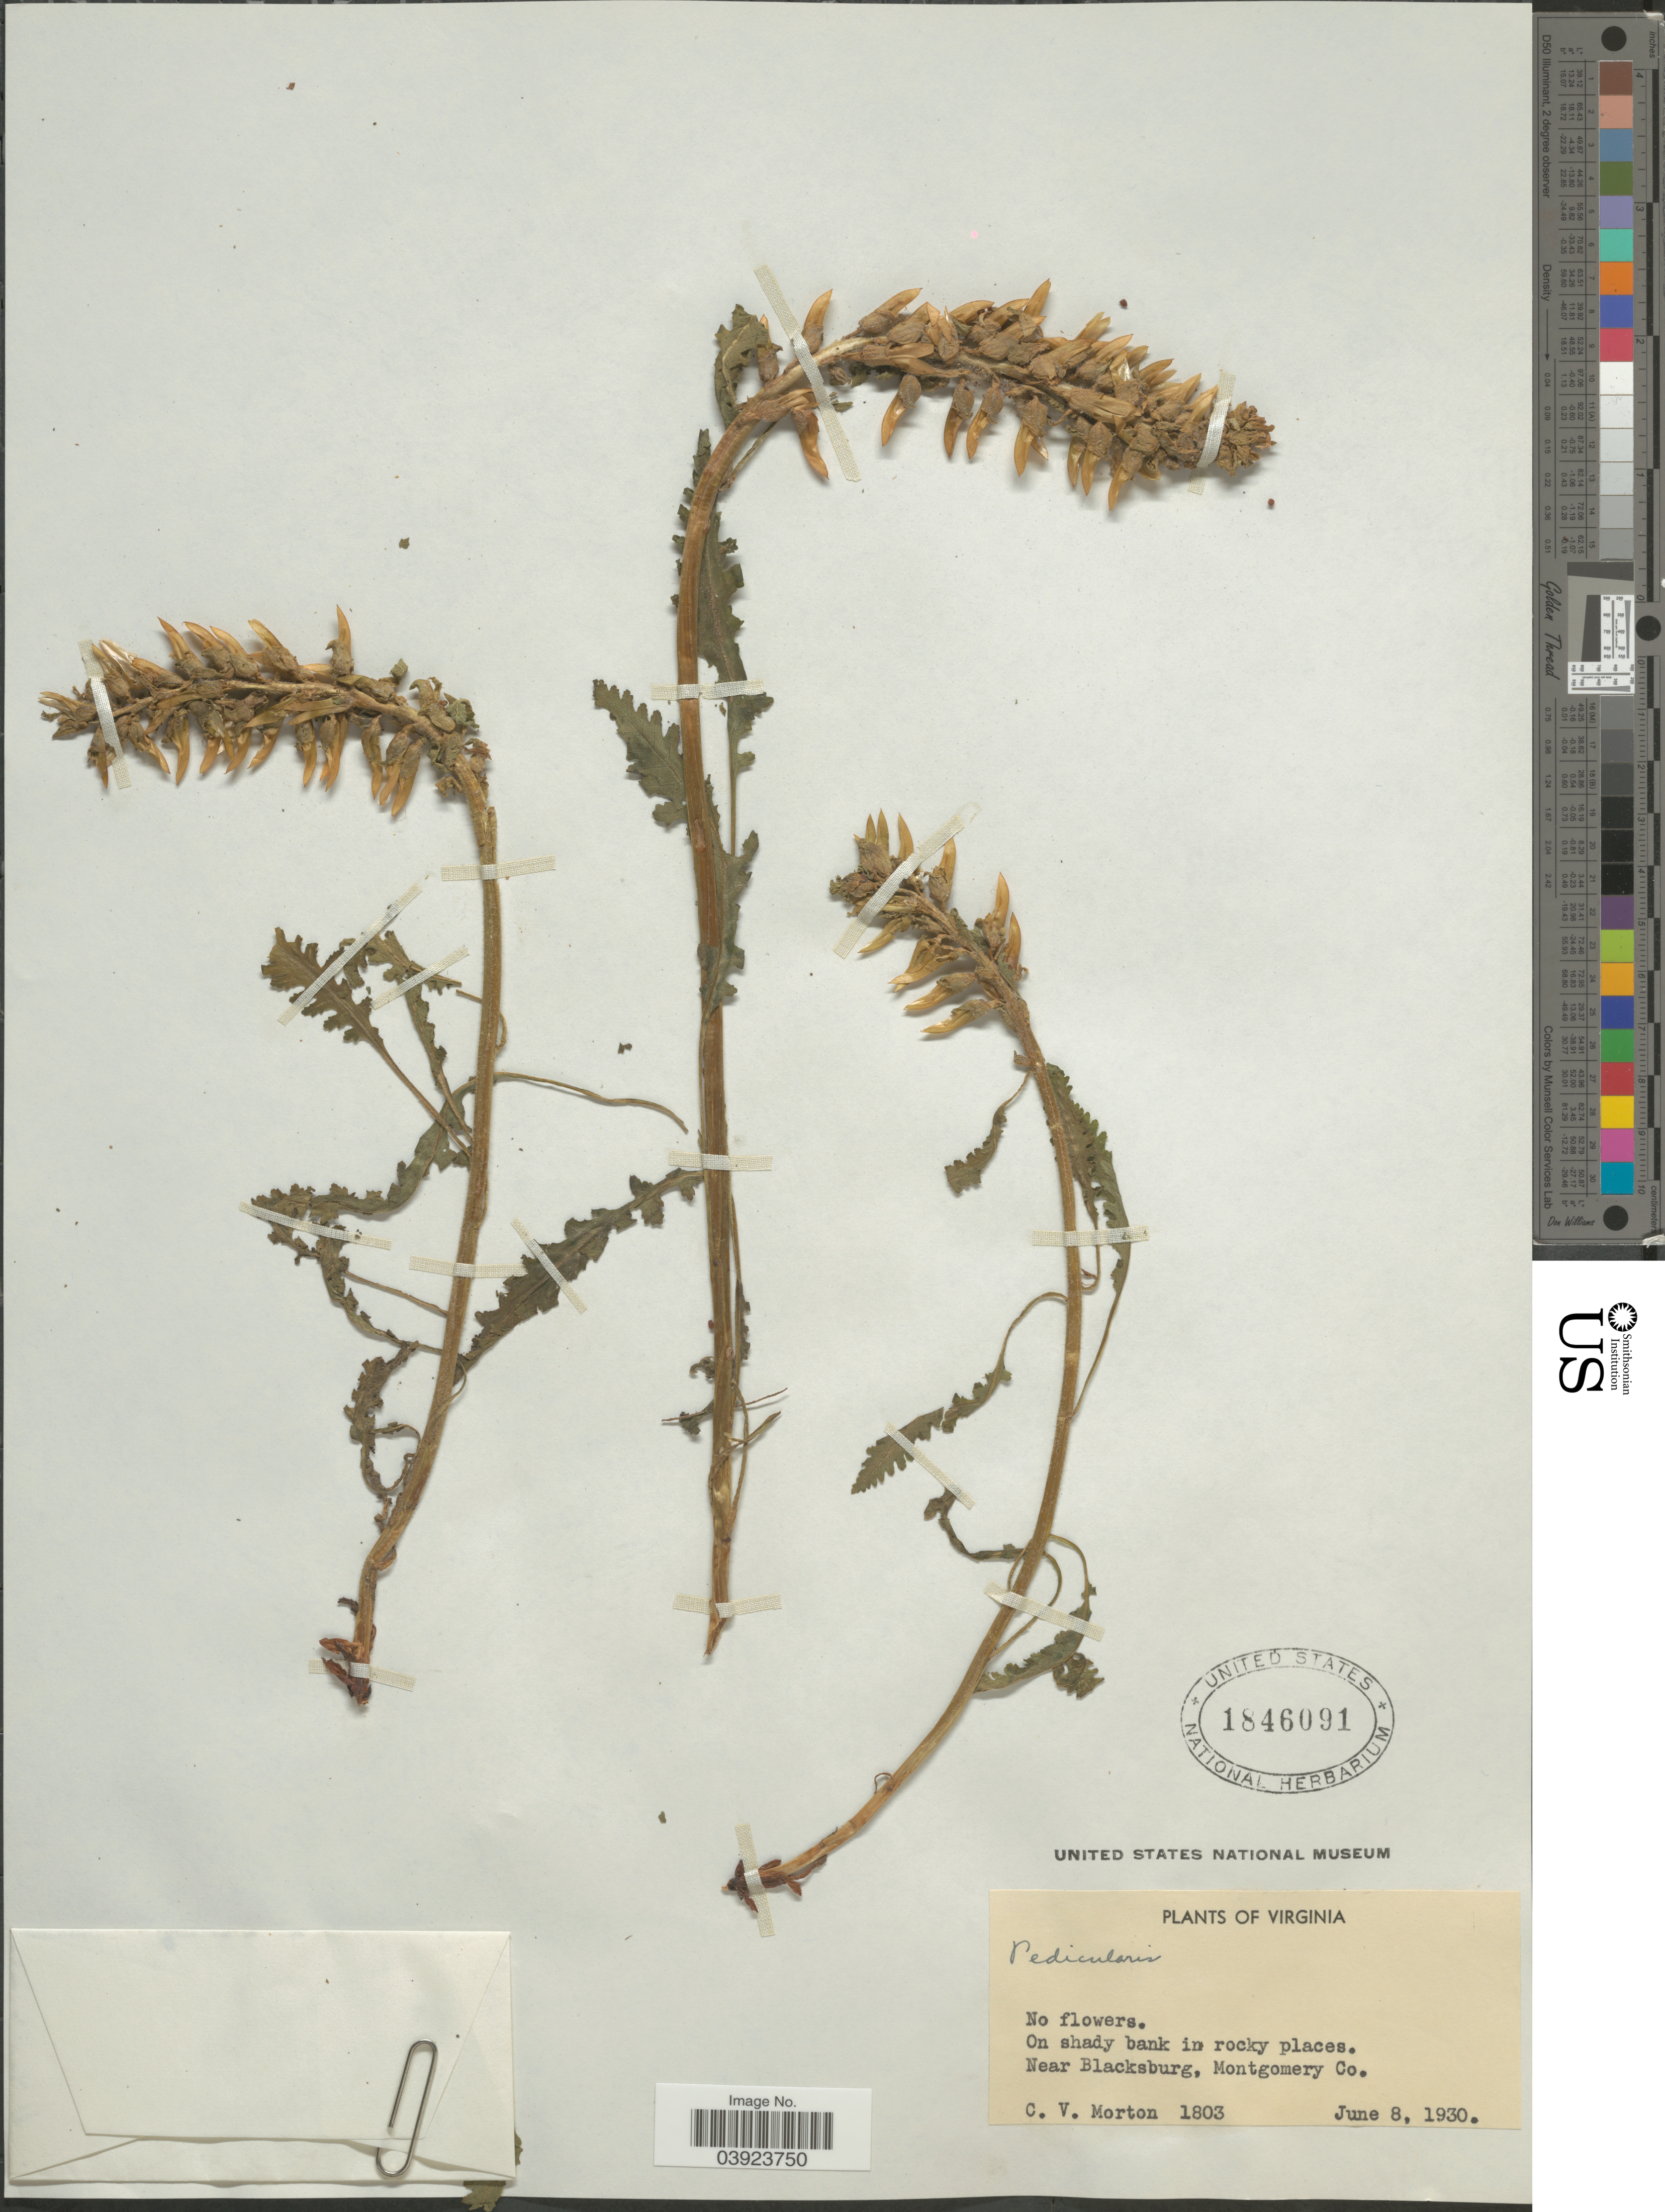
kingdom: Plantae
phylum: Tracheophyta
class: Magnoliopsida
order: Lamiales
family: Orobanchaceae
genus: Pedicularis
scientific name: Pedicularis sp.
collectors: C. V. Morton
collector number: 1803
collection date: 1930-06-08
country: United States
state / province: Virginia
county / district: Montgomery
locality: On shady bank in rocky places. Near Blacksburg, Montgomery Co.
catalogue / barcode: US 1846091